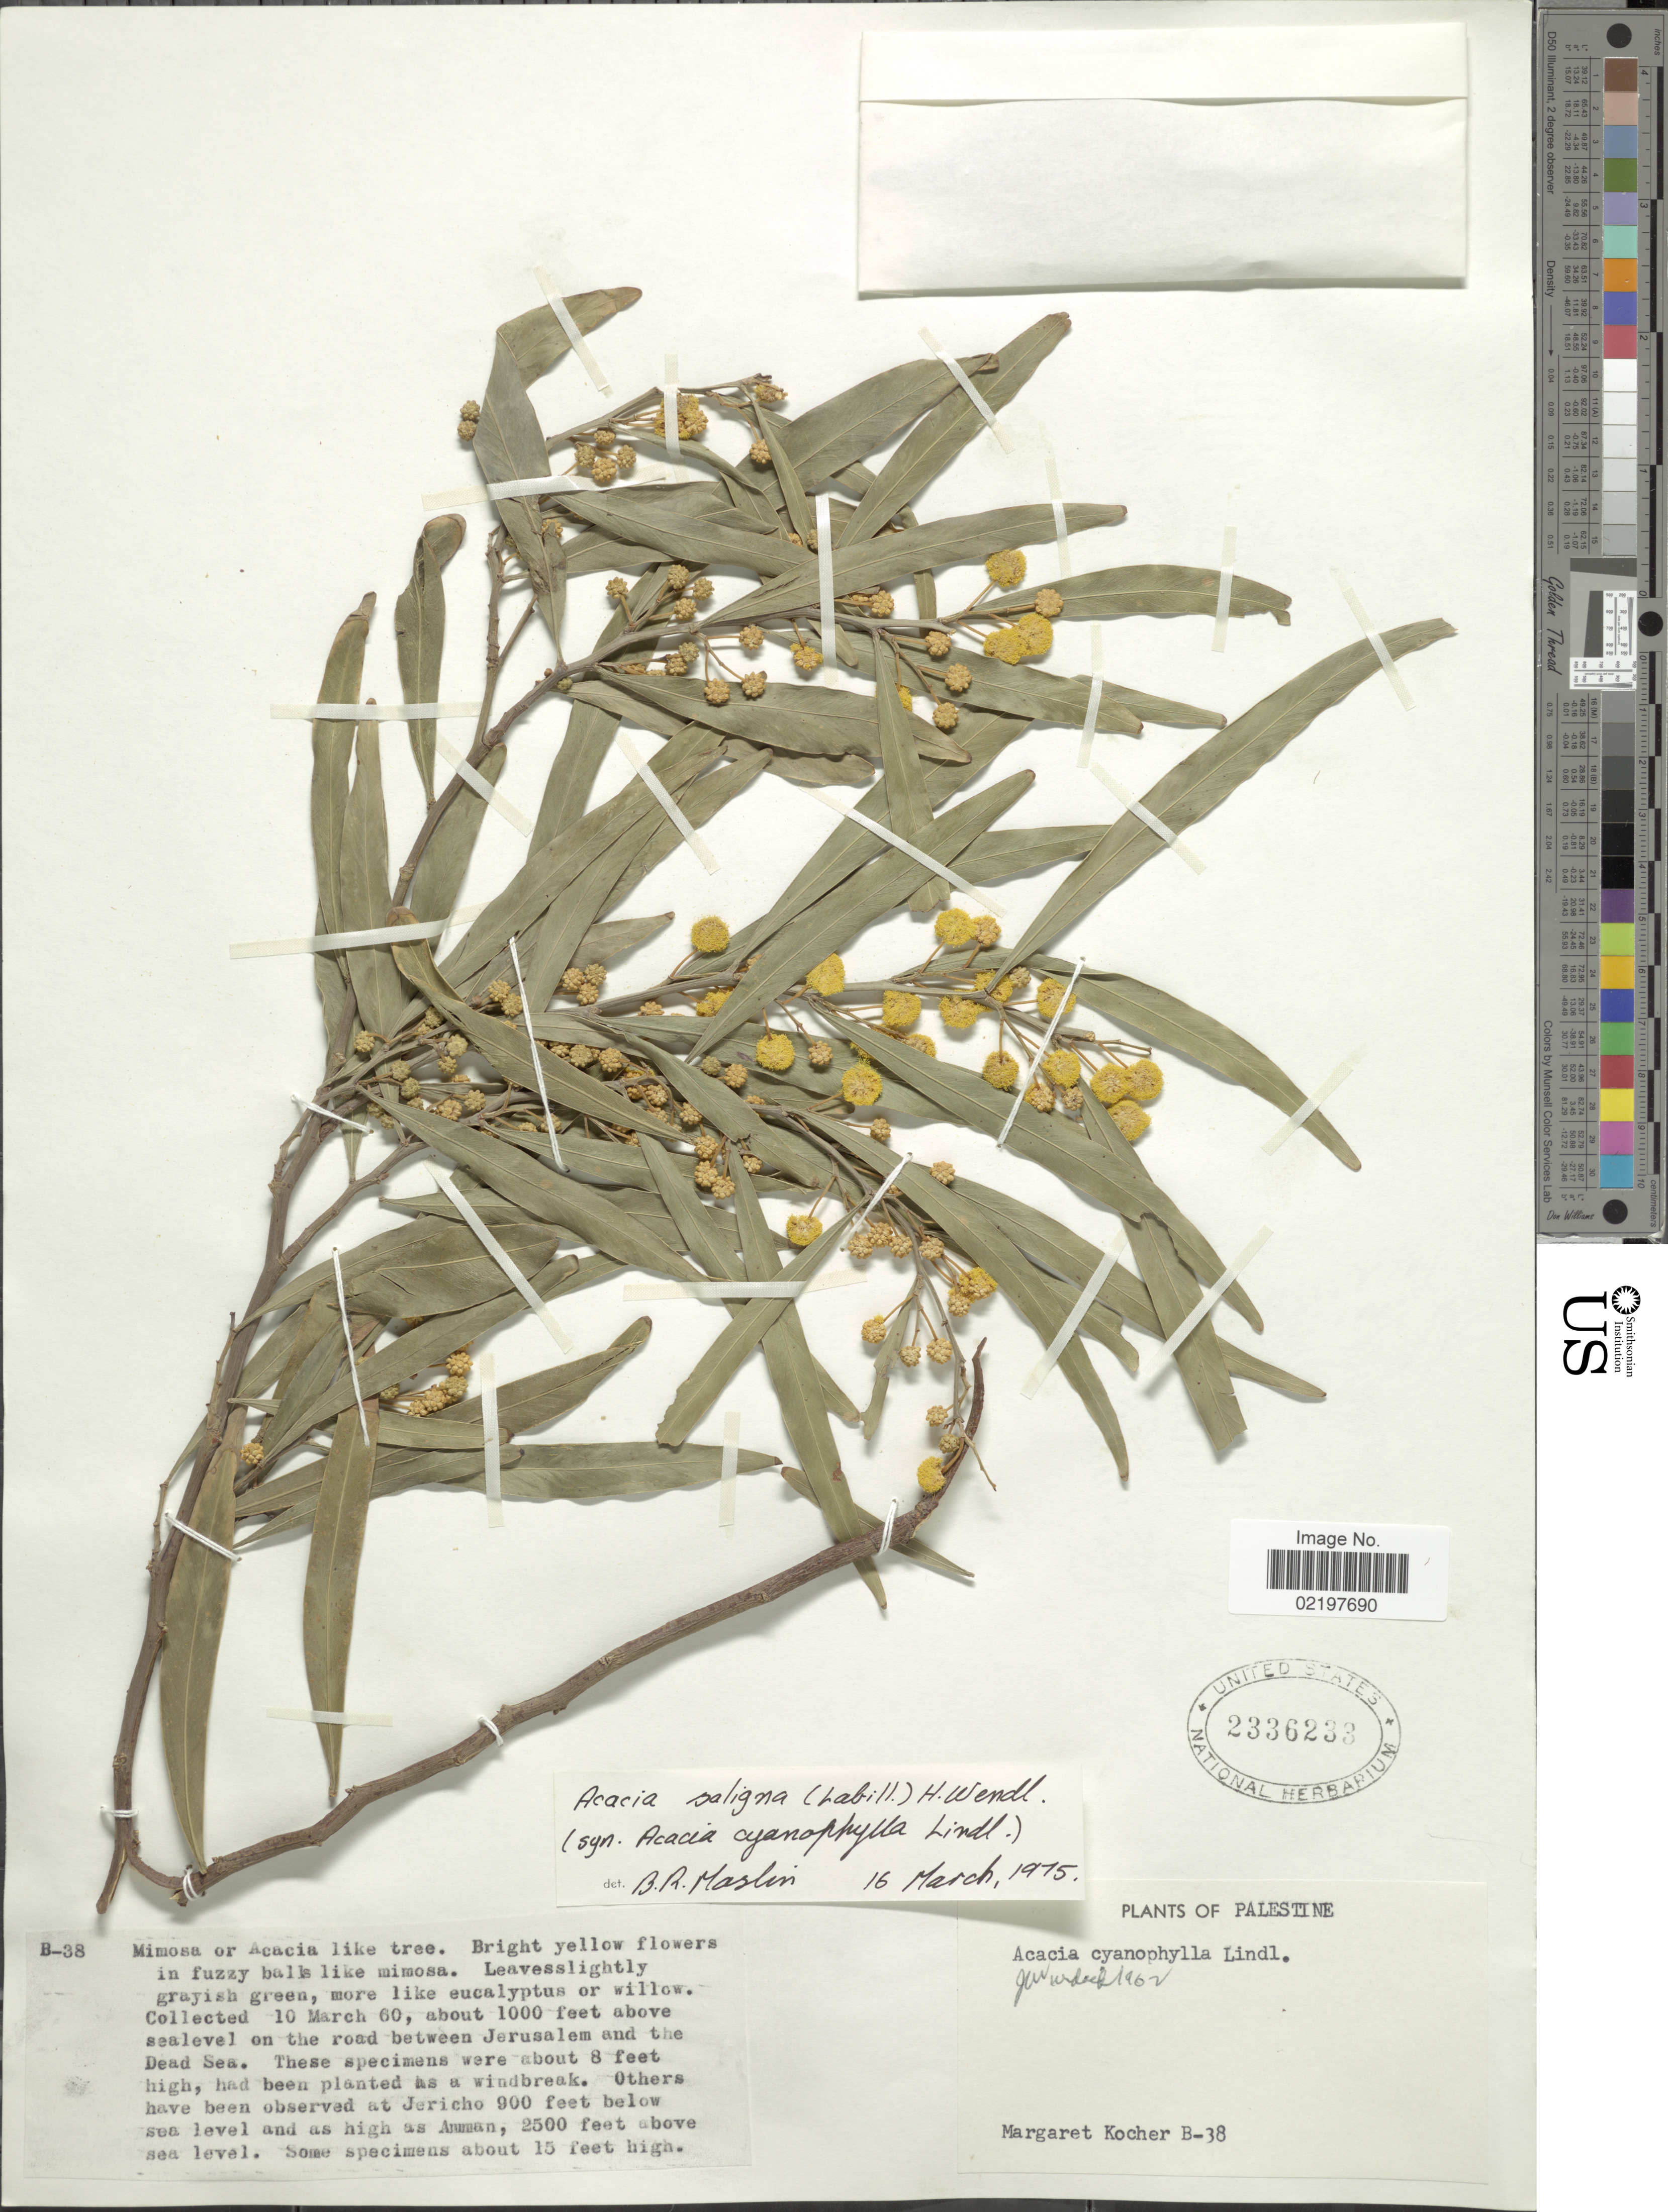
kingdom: Plantae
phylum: Tracheophyta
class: Magnoliopsida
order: Fabales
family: Fabaceae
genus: Acacia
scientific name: Acacia saligna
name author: (Labill.) H.L. Wendl.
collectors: M. Kocher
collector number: B-38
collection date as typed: Transcribed d/m/y: 10/3/60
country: Israel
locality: Palestine, On the road between Jerusalem and the Dead Sea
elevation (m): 305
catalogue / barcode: US 2336233